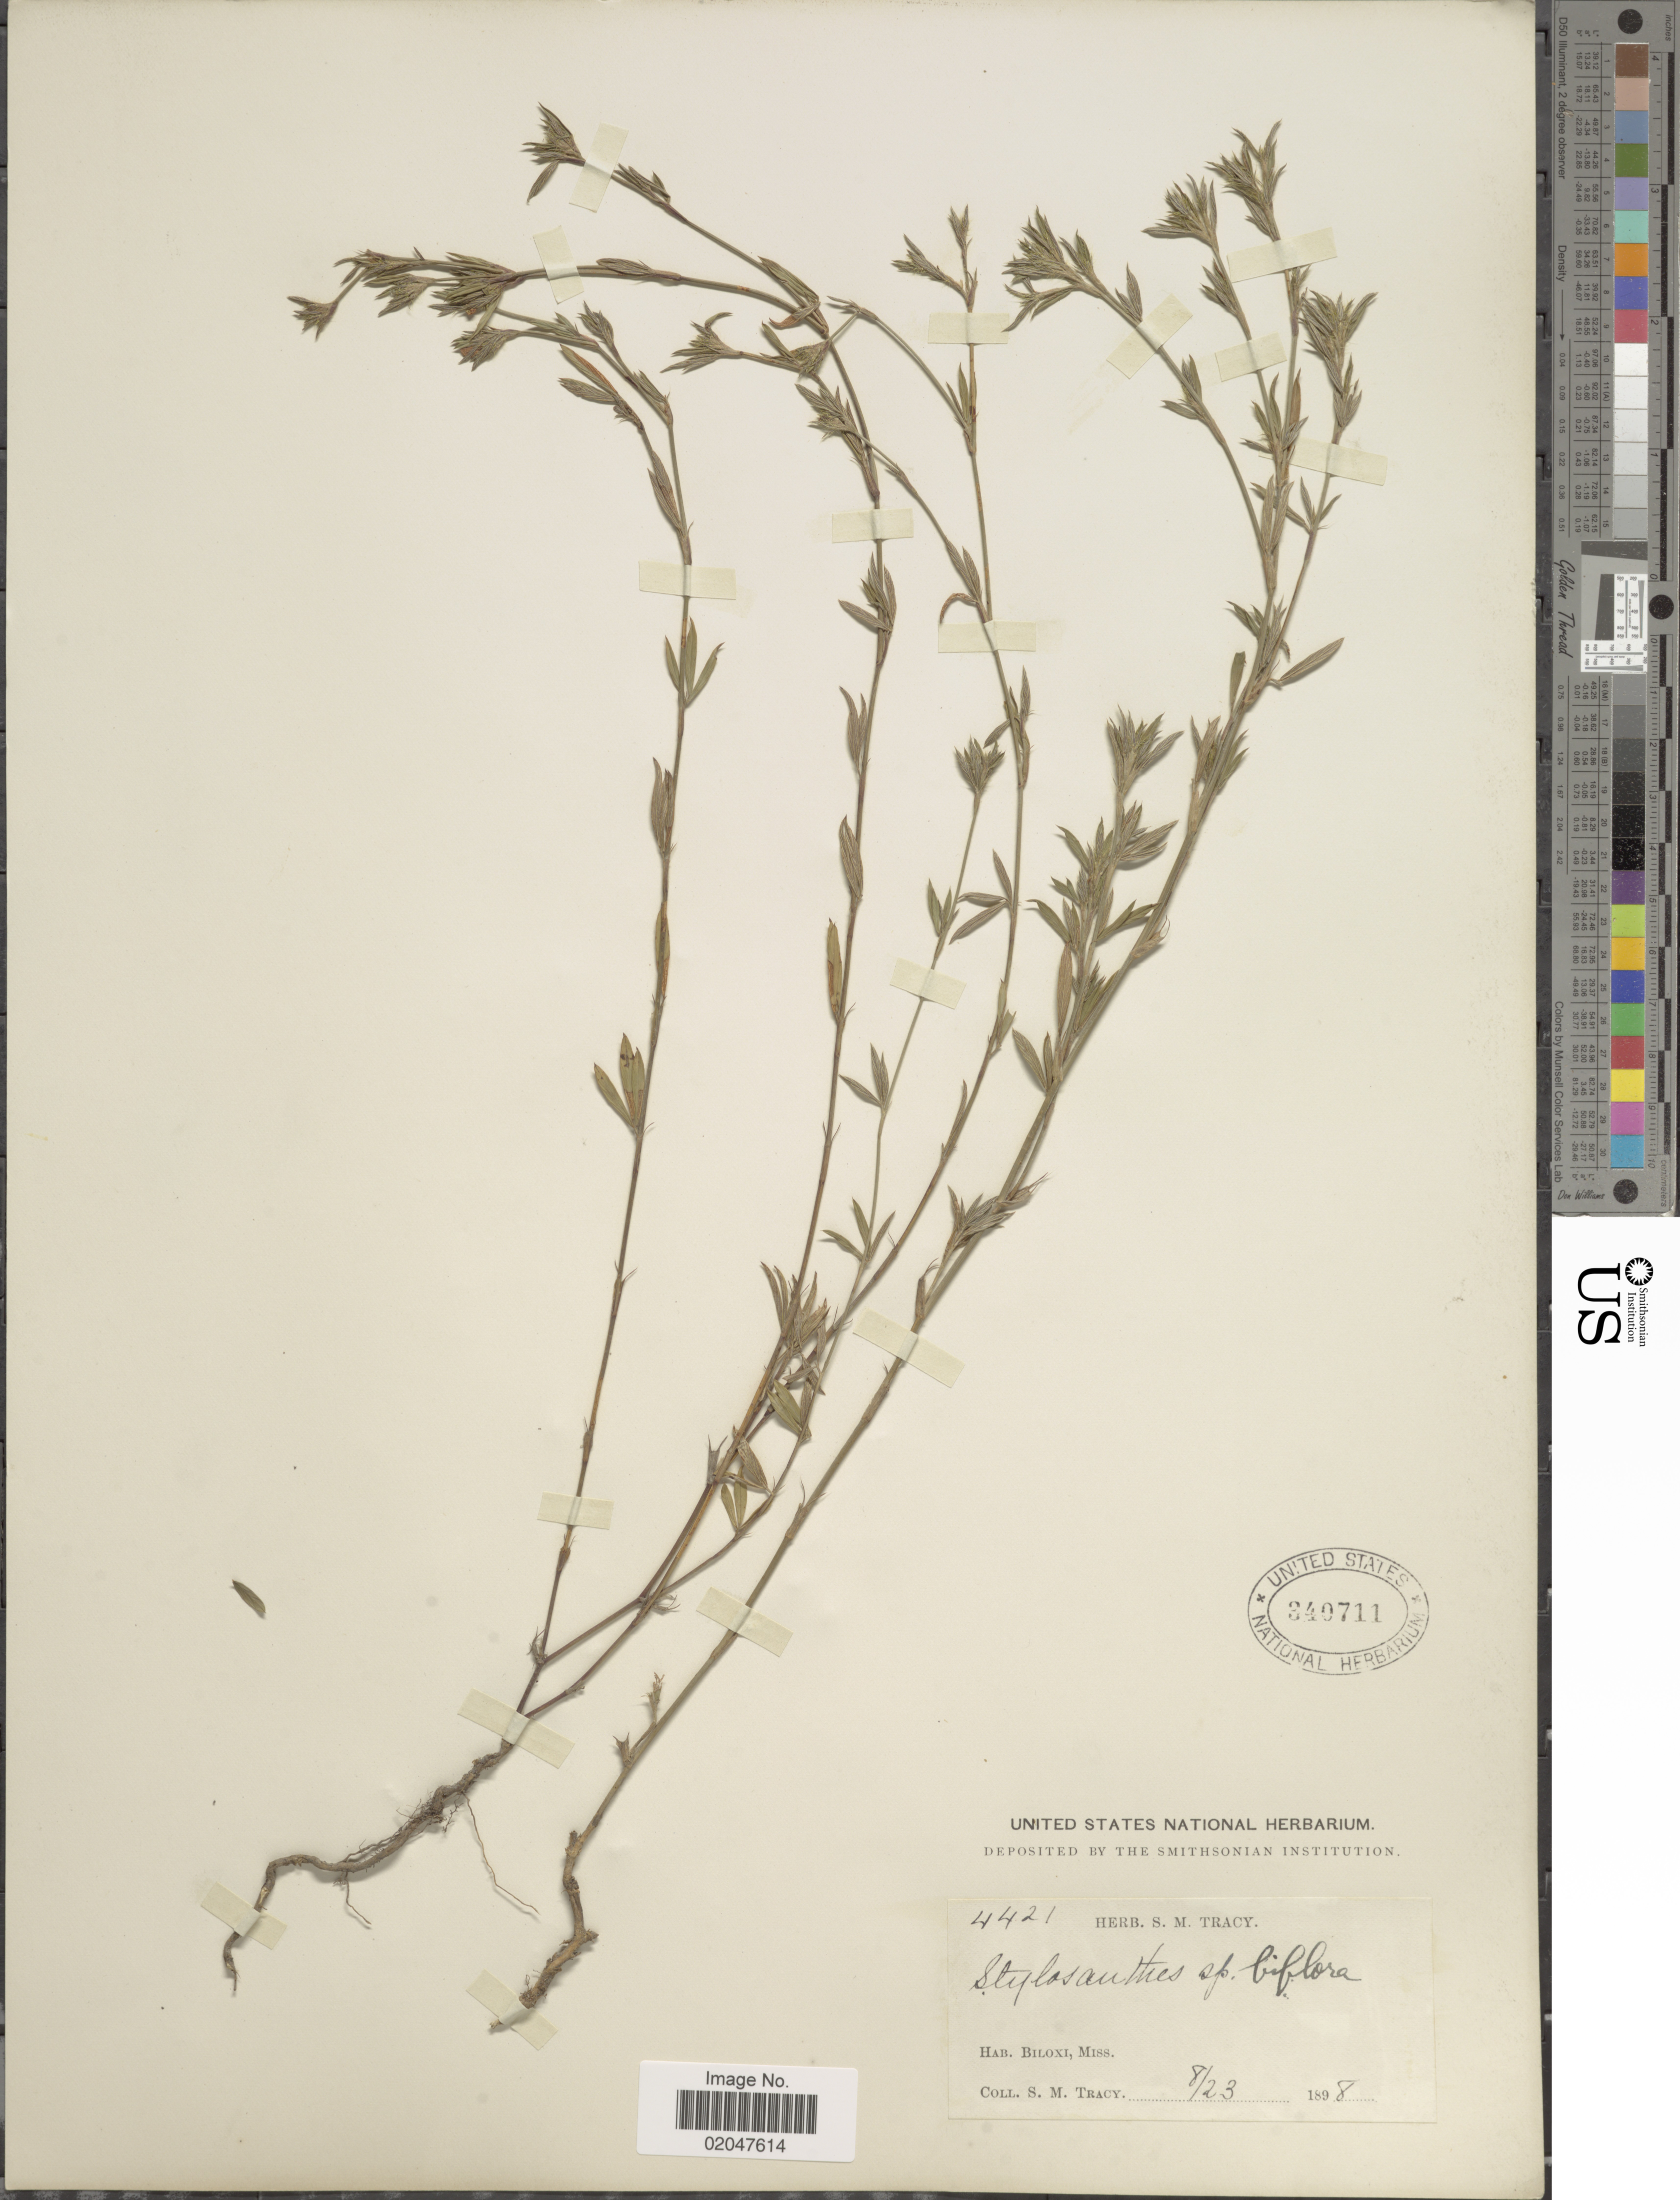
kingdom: Plantae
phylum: Tracheophyta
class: Magnoliopsida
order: Fabales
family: Fabaceae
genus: Stylosanthes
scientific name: Stylosanthes biflora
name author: (L.) Britton et al.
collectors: S. M. Tracy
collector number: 4421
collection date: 1898-08-23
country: United States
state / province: Mississippi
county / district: Harrison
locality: Biloxi, Miss.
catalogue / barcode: US 340711